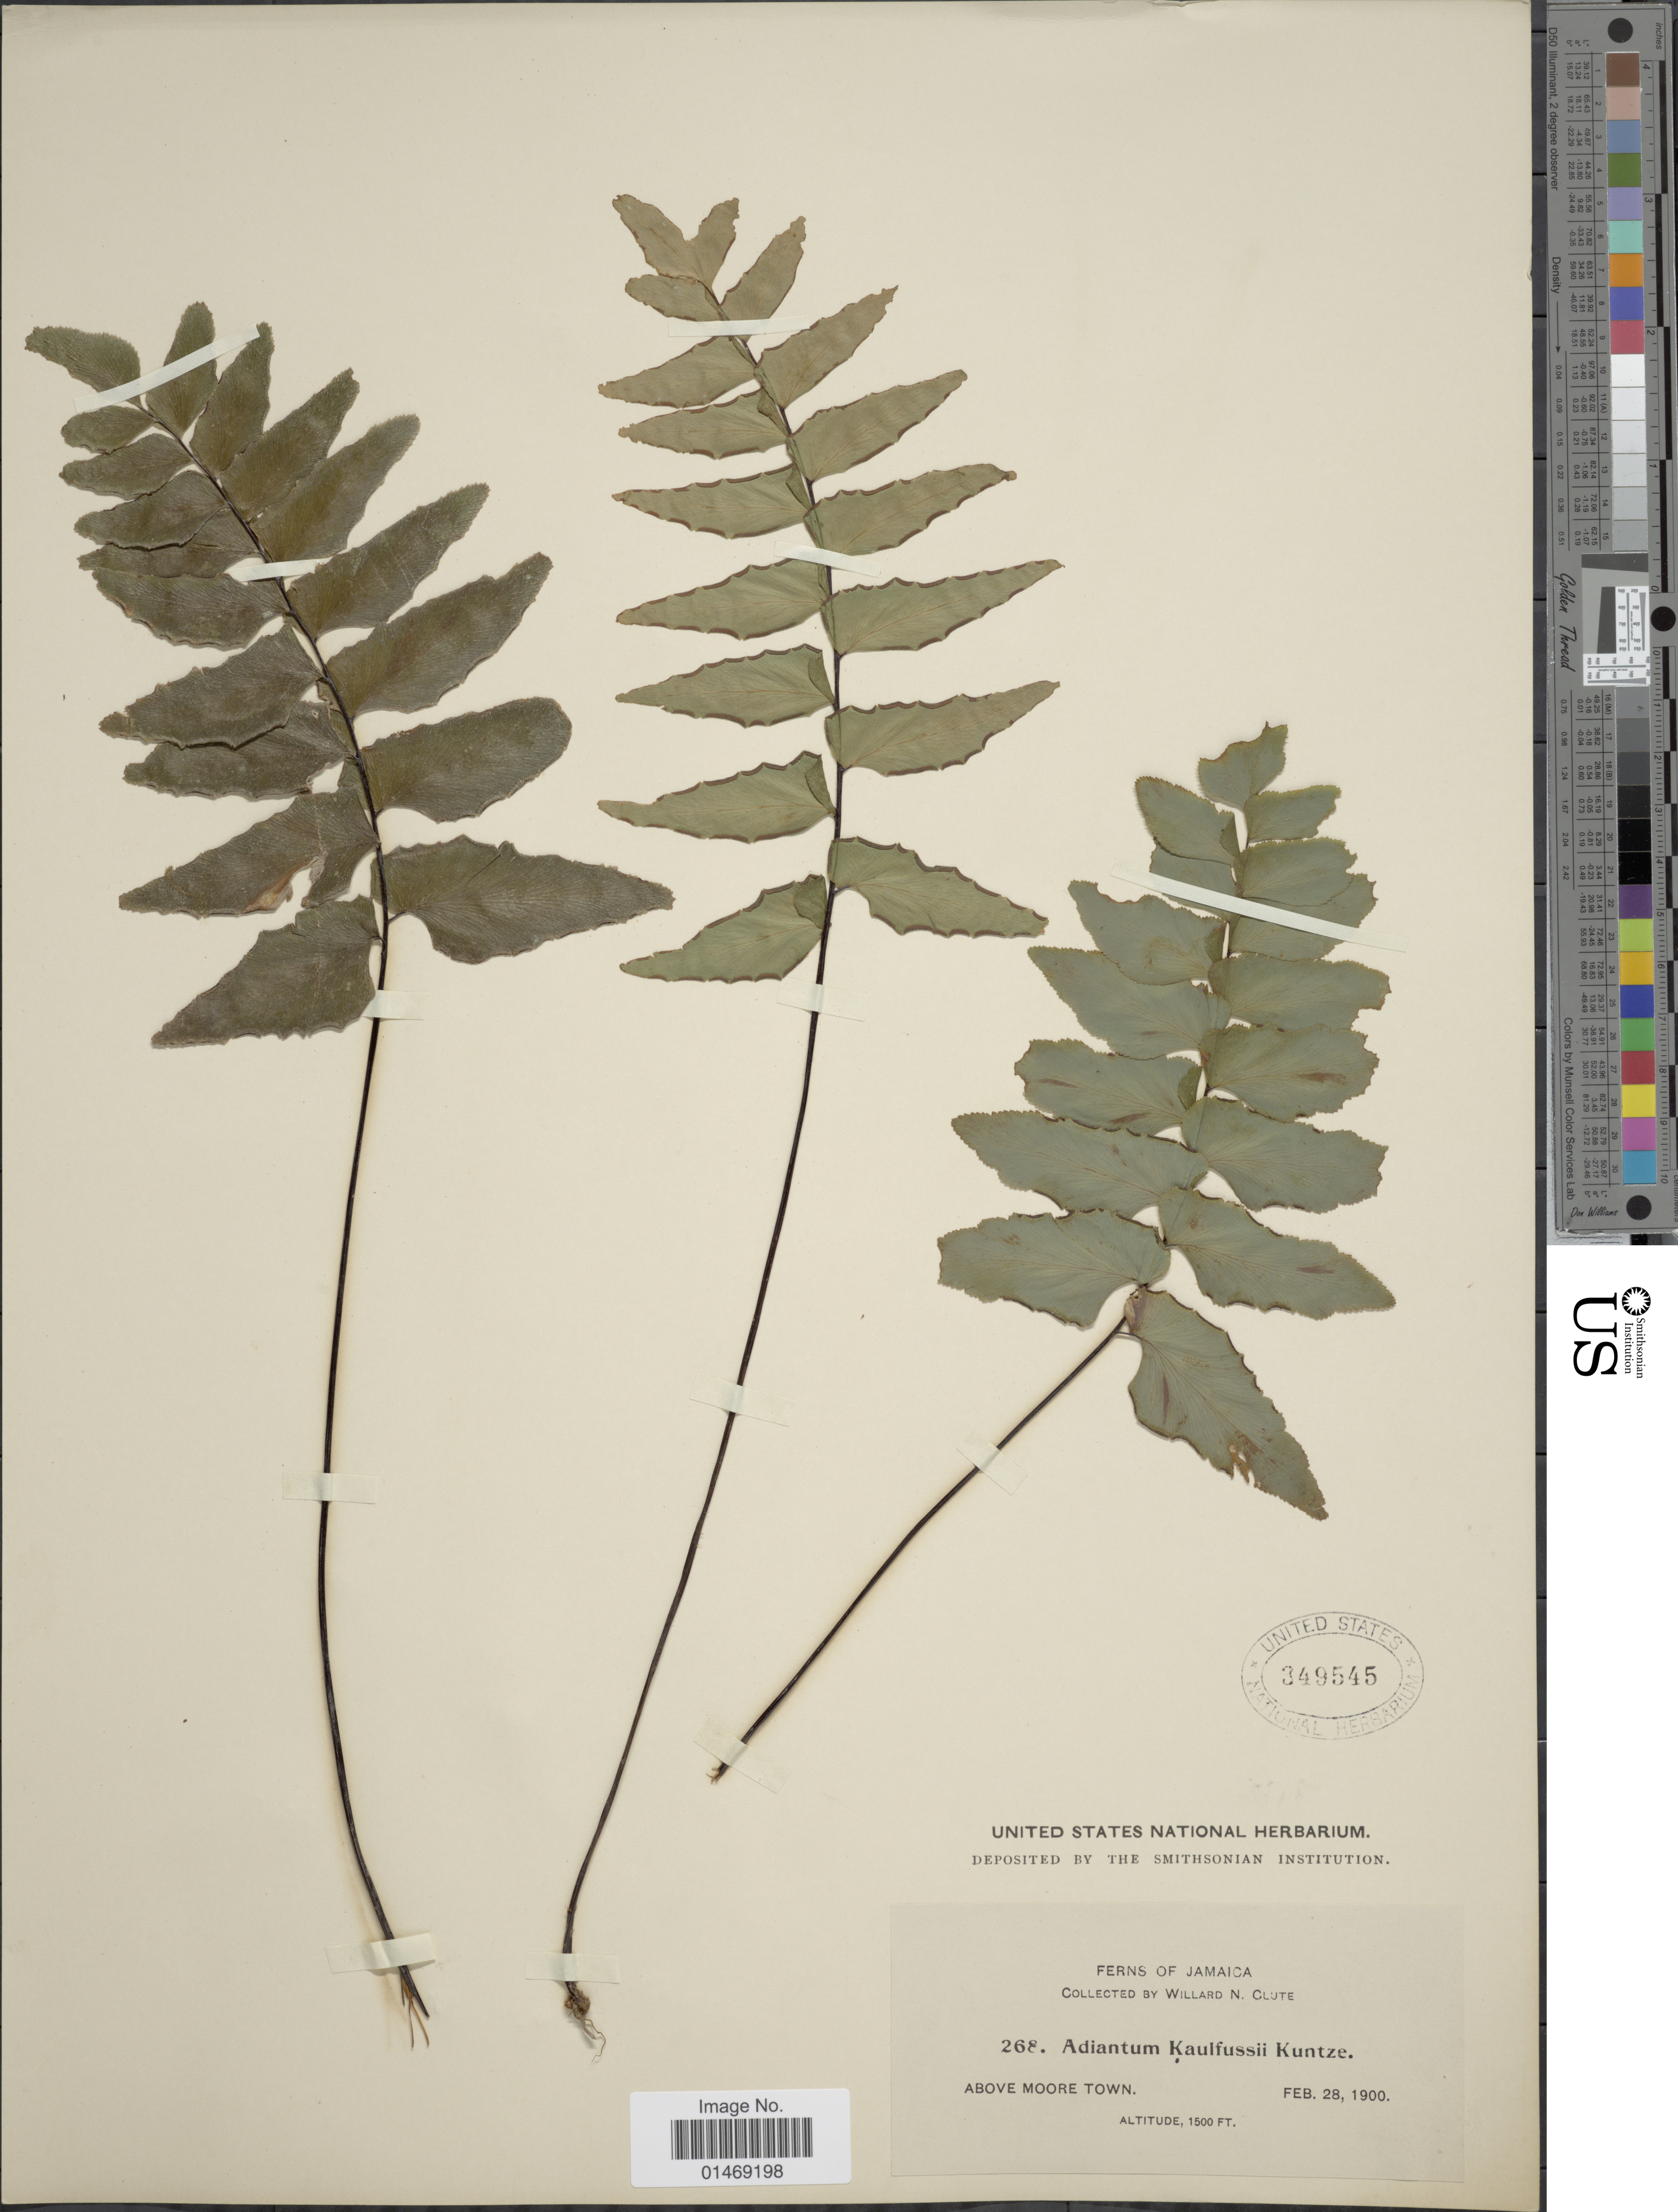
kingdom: Plantae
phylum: Tracheophyta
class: Polypodiopsida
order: Polypodiales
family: Pteridaceae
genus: Adiantum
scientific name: Adiantum petiolatum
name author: Desv.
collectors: W. N. Clute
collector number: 268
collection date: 1900-02-28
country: Jamaica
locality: Above Moore Town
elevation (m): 457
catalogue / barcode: US 349545